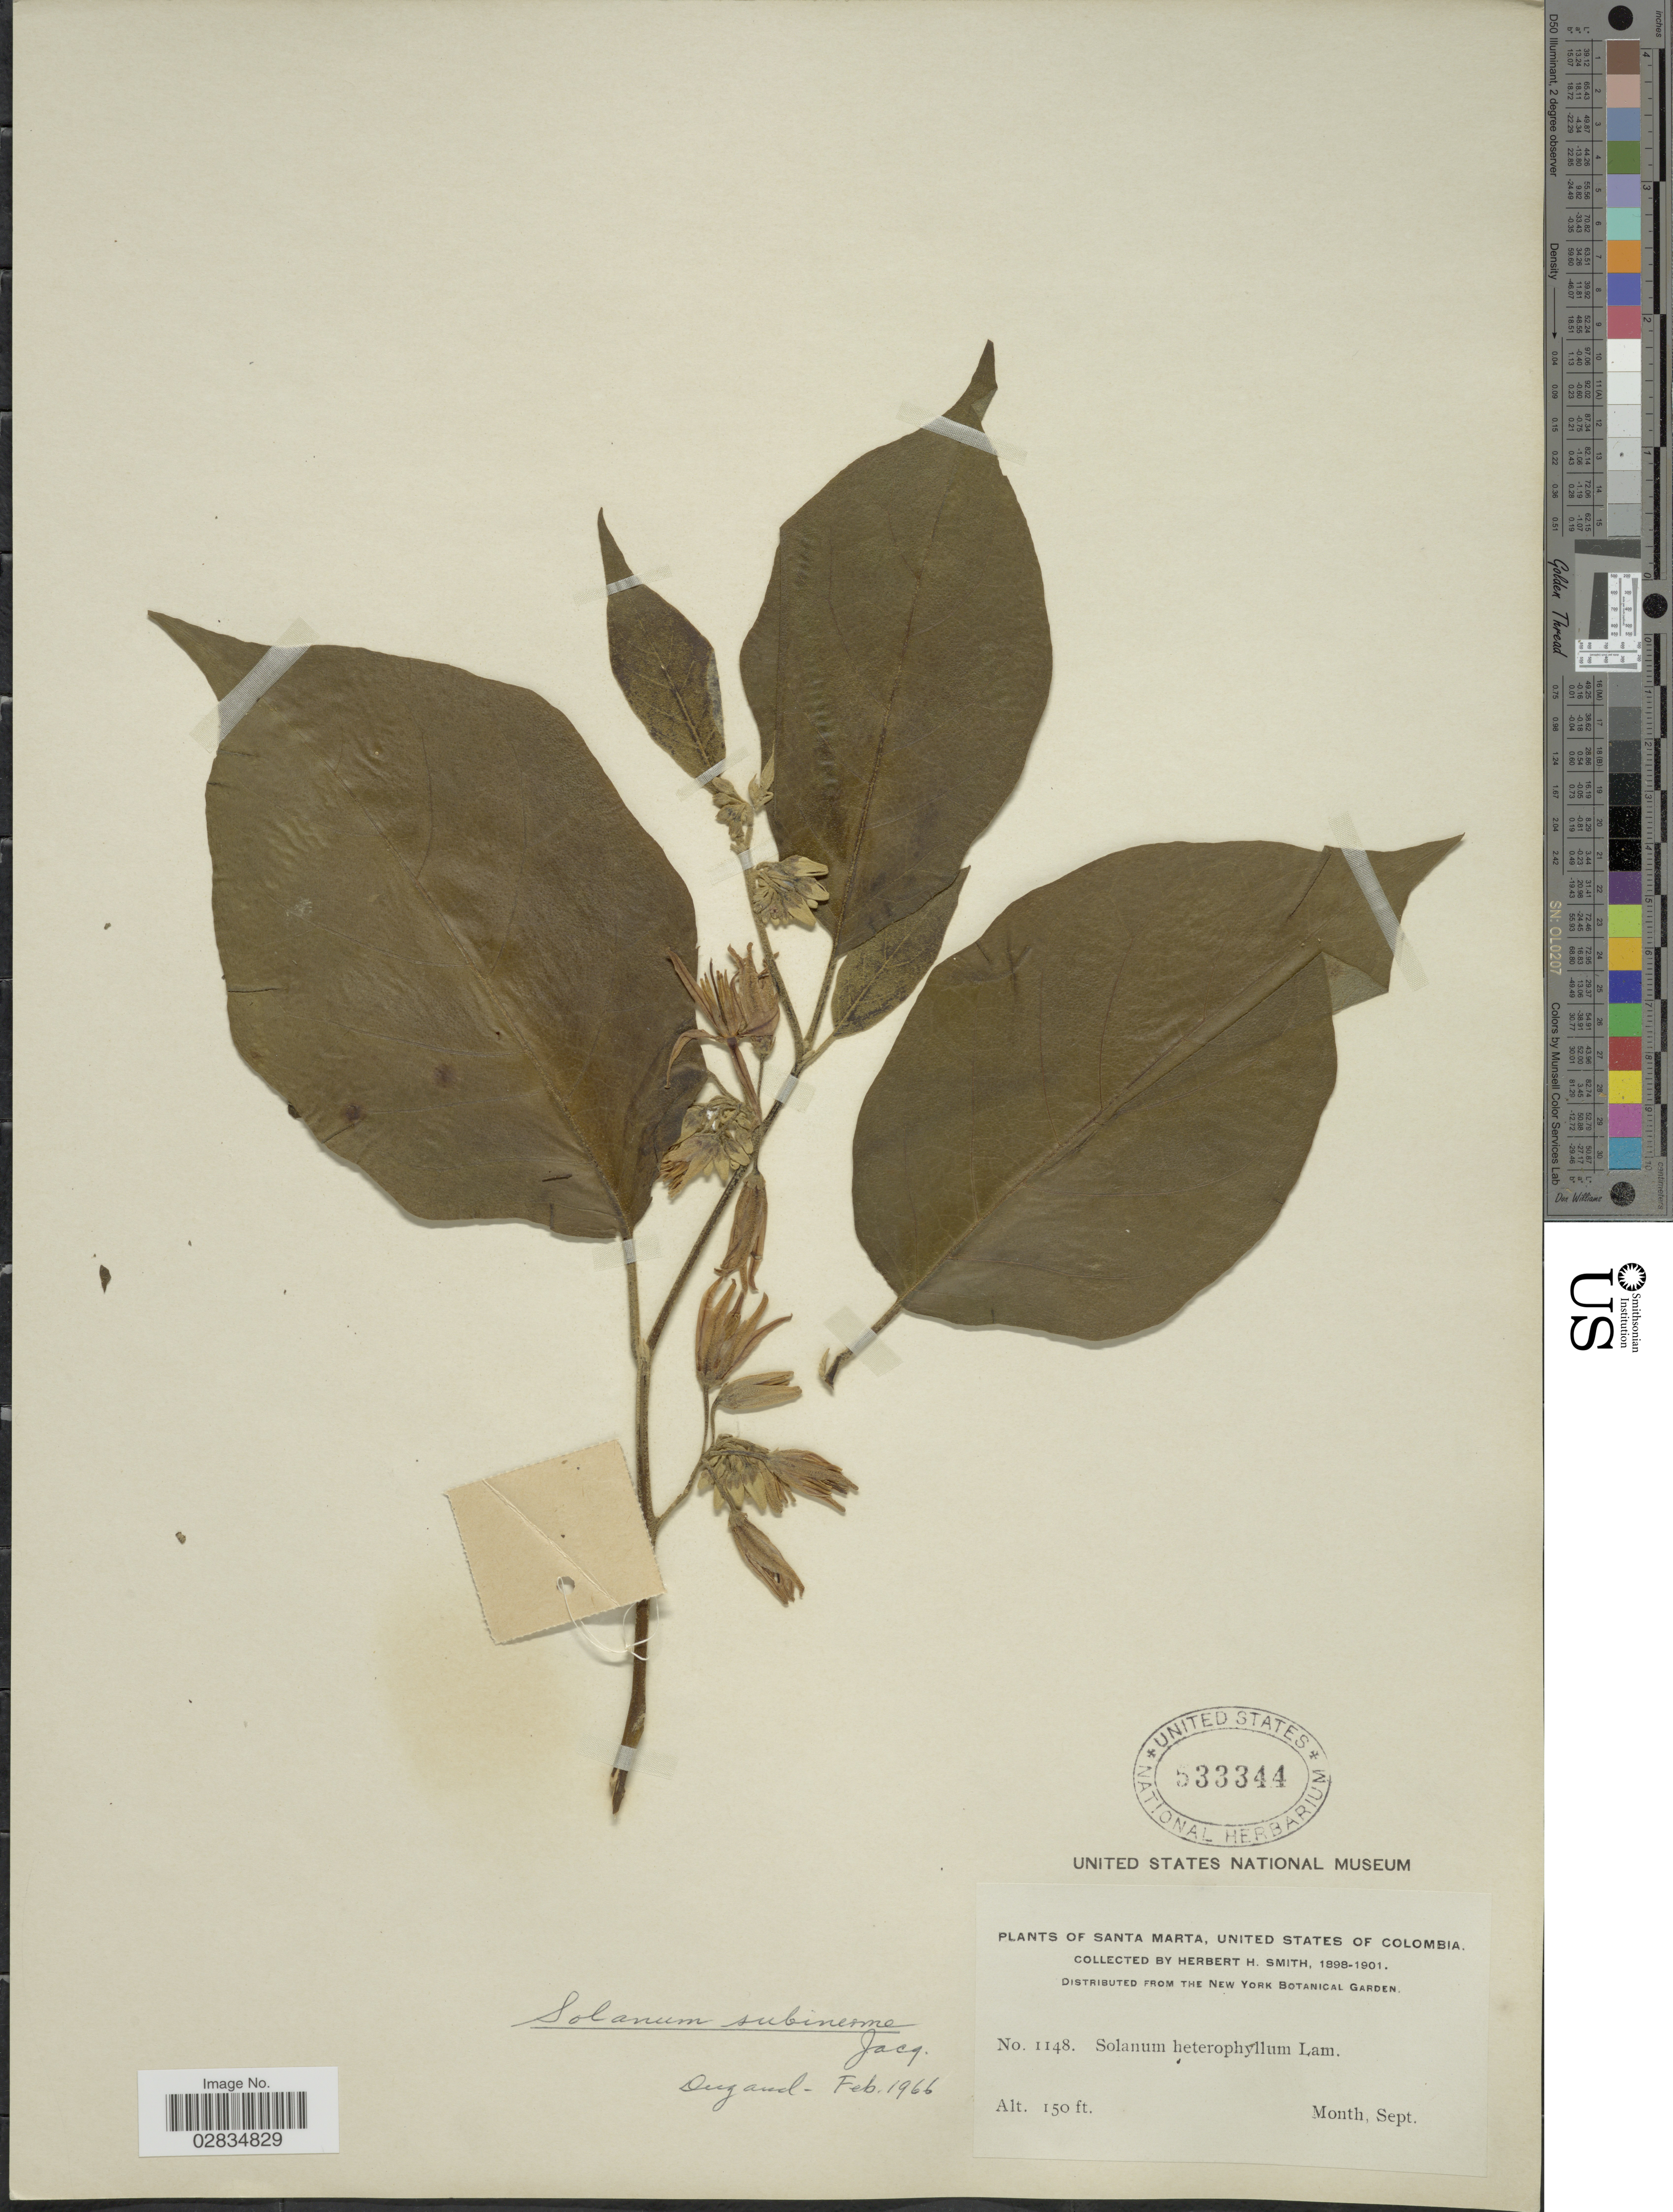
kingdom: Plantae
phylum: Tracheophyta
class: Magnoliopsida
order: Solanales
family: Solanaceae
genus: Solanum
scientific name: Solanum subinerme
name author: Jacq.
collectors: Herbert H. Smith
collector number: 1148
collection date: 1898-09/1901-09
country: Colombia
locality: Santa Marta, United States of Columbia.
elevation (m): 46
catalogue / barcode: US 533344